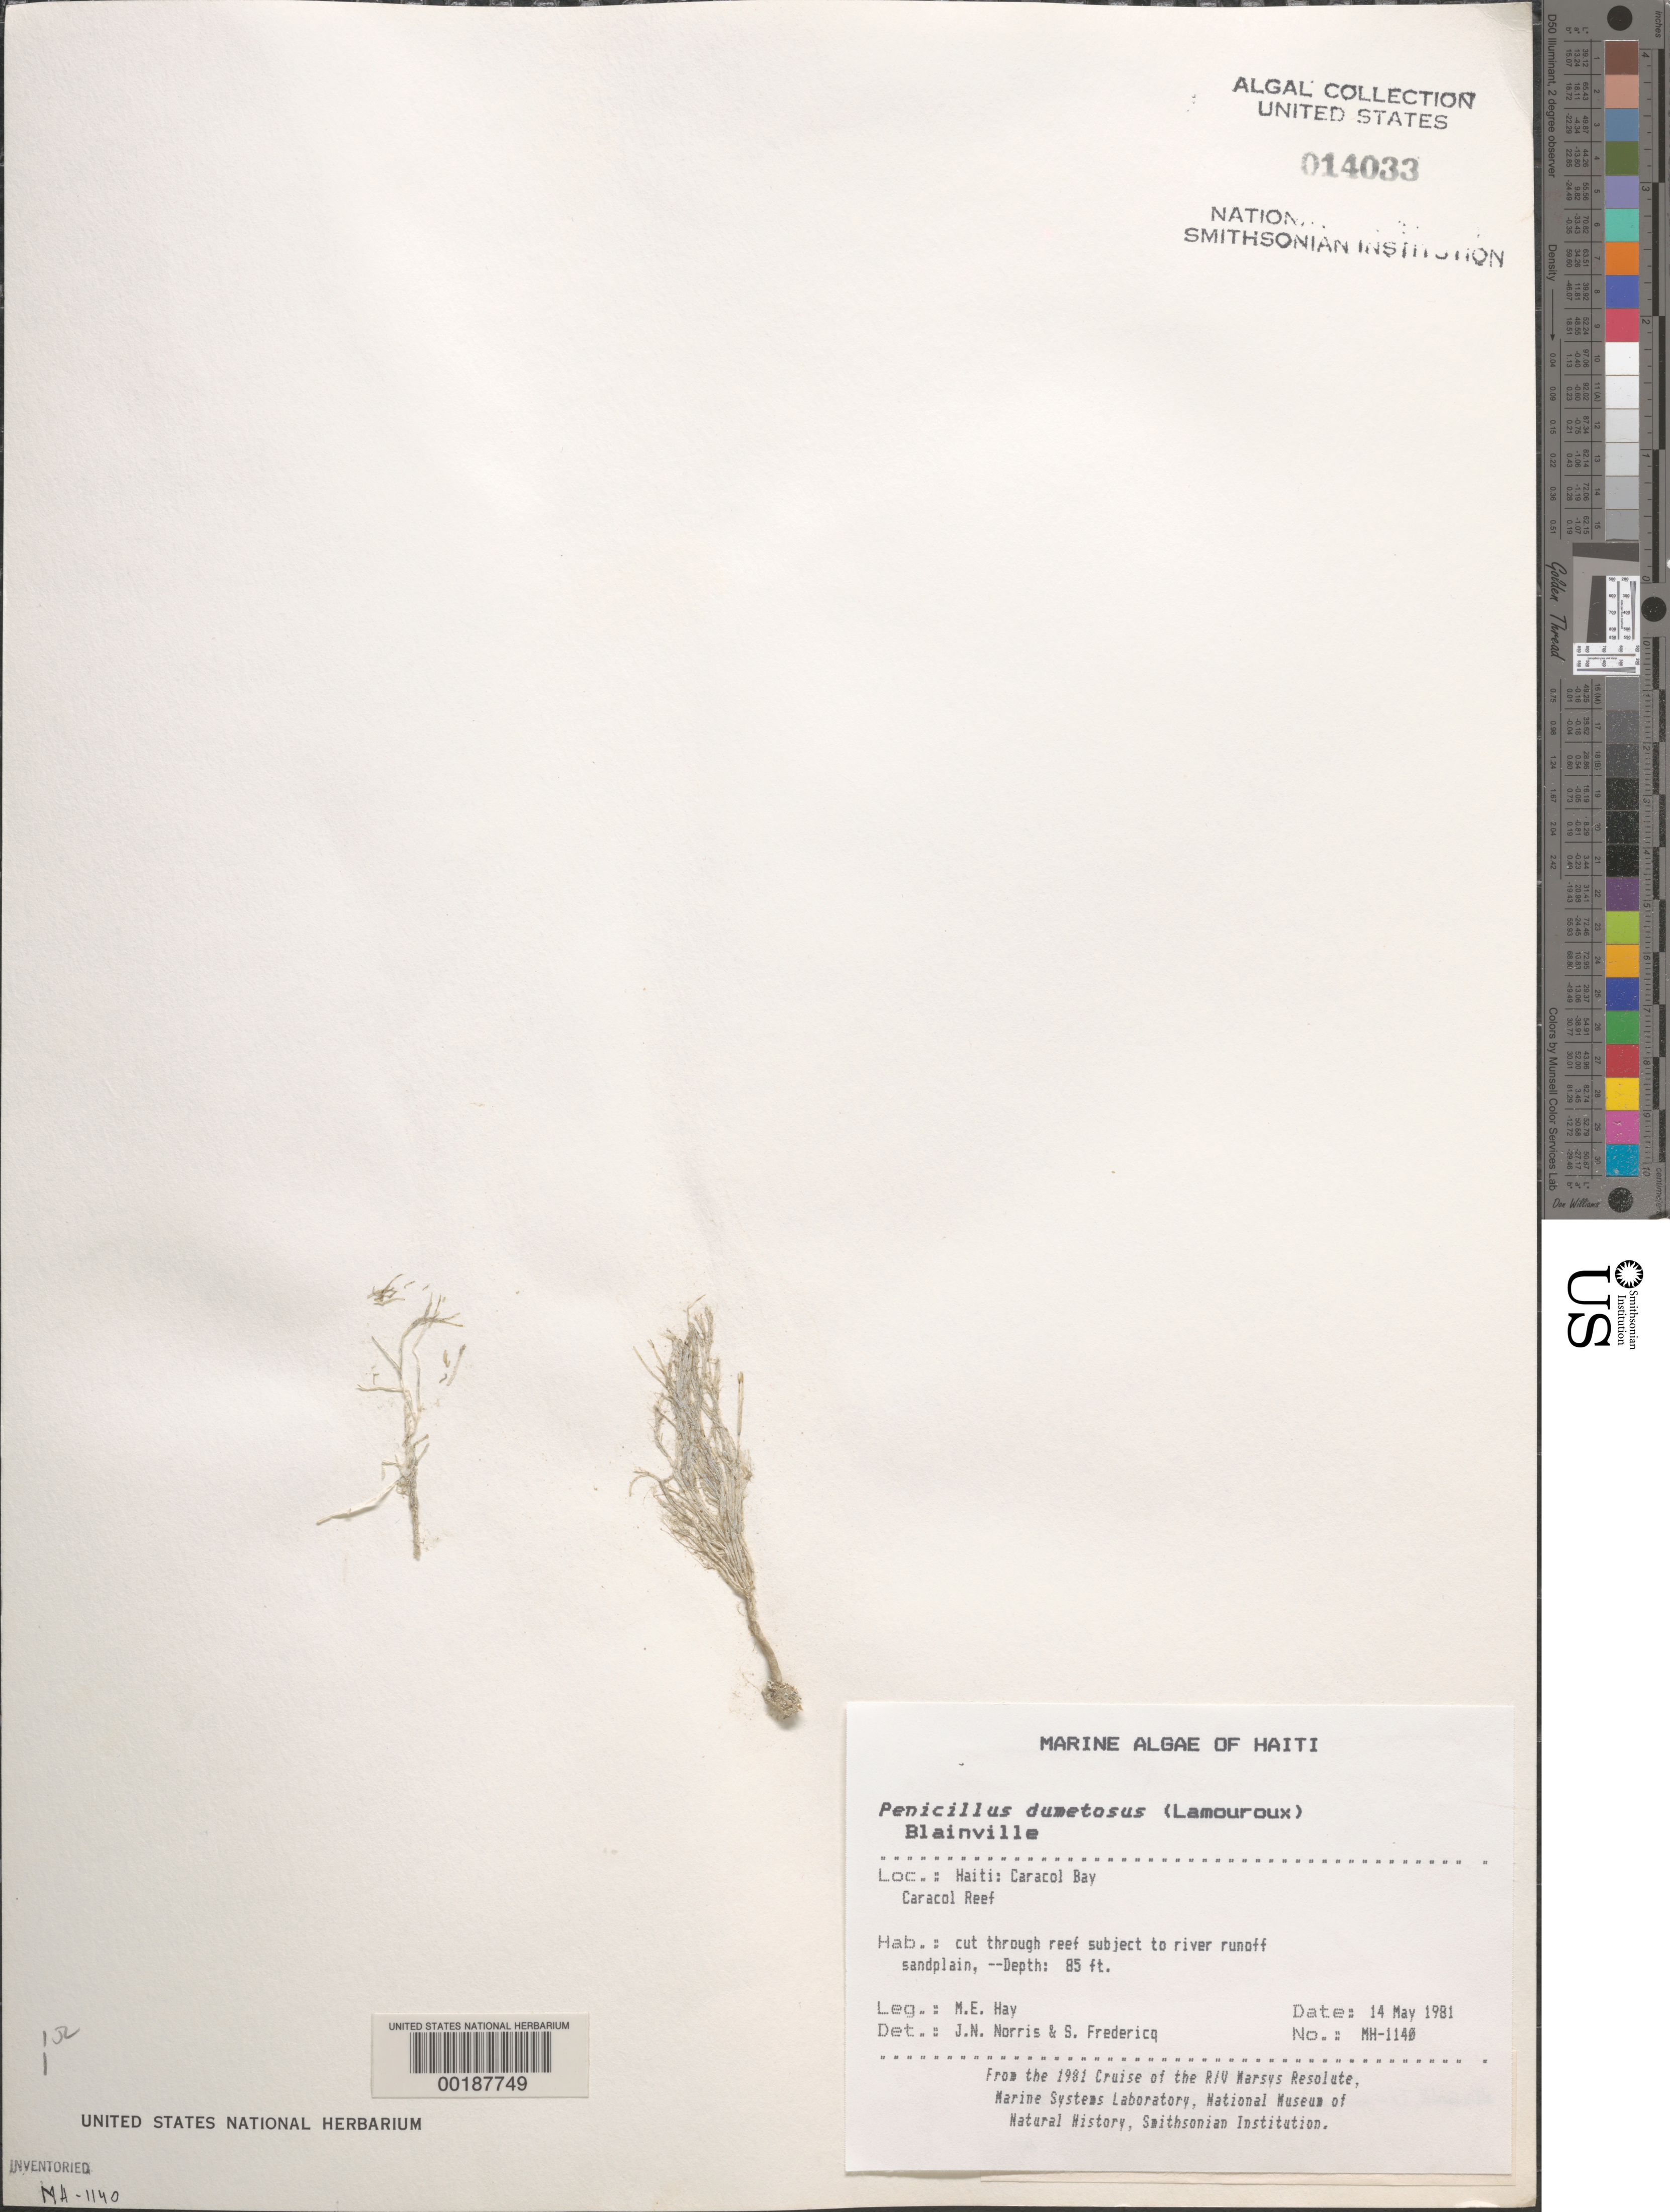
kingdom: Plantae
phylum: Chlorophyta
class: Ulvophyceae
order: Bryopsidales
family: Udoteaceae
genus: Penicillus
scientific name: Penicillus dumetosus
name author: (J.V.Lamouroux) Blainville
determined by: Norris, J. N.; Fredericq, S.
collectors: M. E. Hay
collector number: MEH-1140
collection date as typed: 14 May 1981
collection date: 1981-05-14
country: Haiti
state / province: Nord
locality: Caracol Reef, Caracol Bay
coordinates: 21 45'N, 72 00'W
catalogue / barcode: US 14033